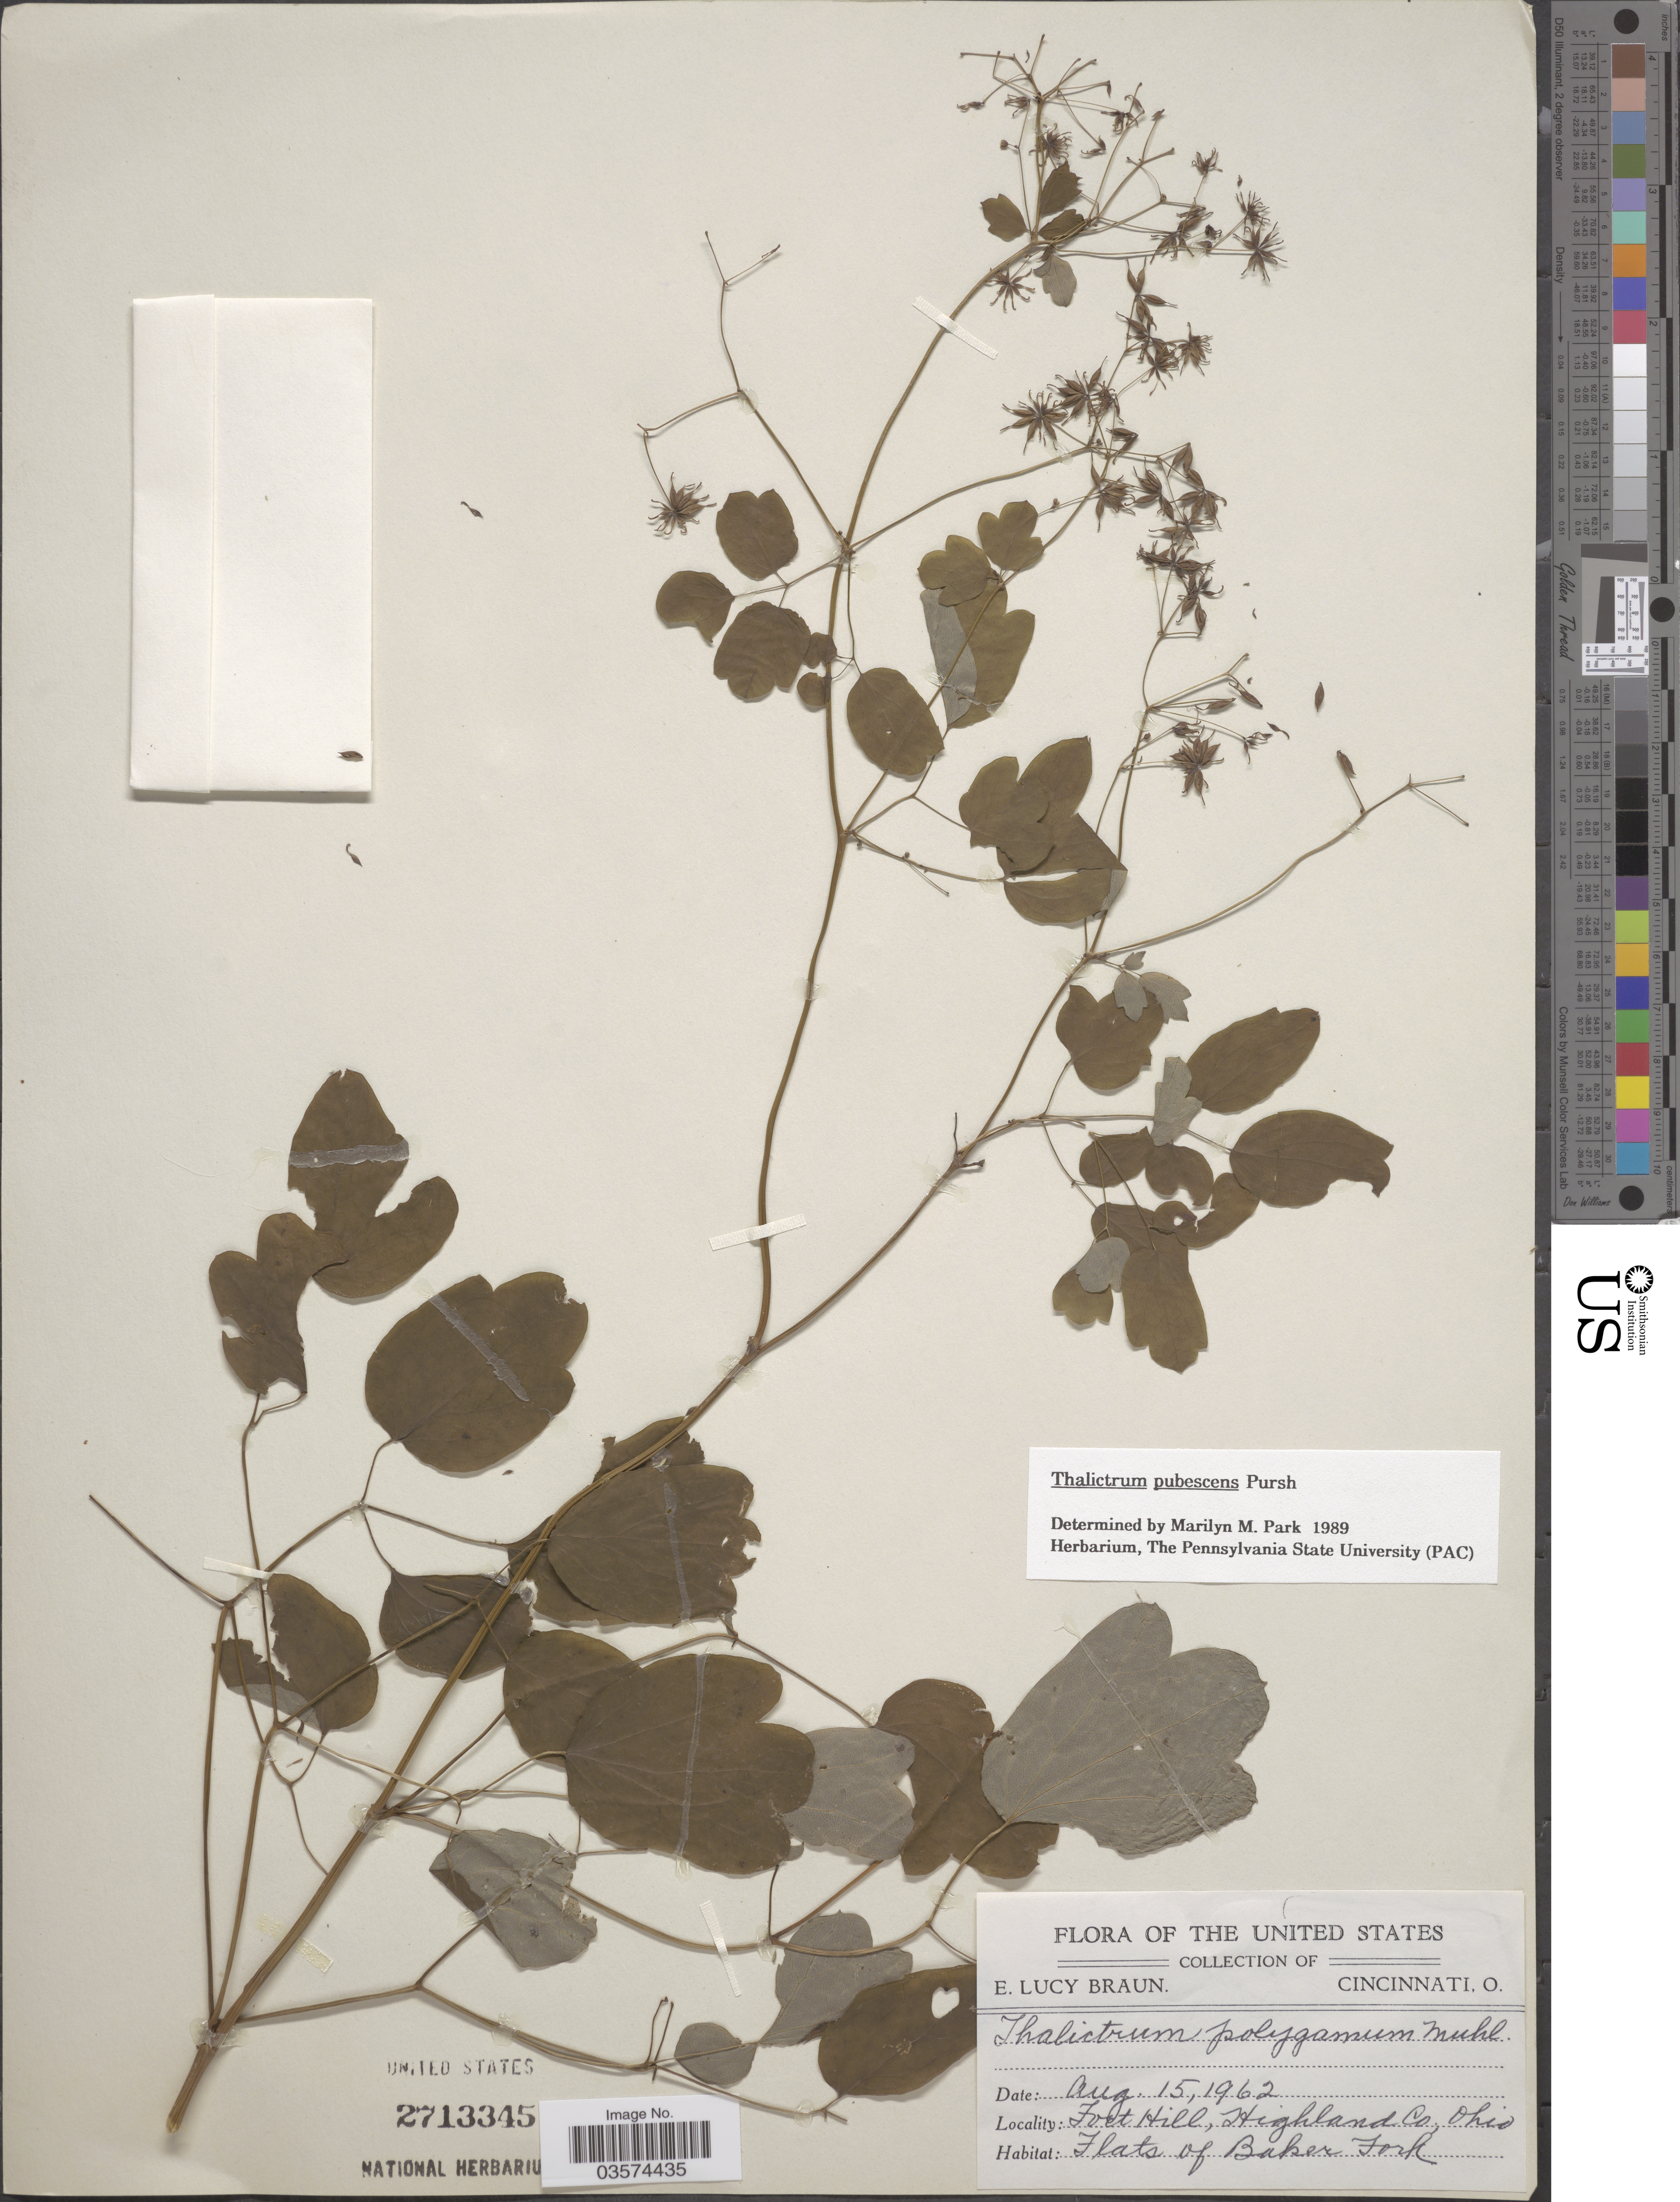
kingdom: Plantae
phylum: Tracheophyta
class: Magnoliopsida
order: Ranunculales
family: Ranunculaceae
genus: Thalictrum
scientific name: Thalictrum pubescens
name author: Pursh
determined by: Park, Marilyn Marqueen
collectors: E. L. Braun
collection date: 1962-08-15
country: United States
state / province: Ohio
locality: Fort Hill, Highland Co. Flats of Baker Fork.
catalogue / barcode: US 2713345